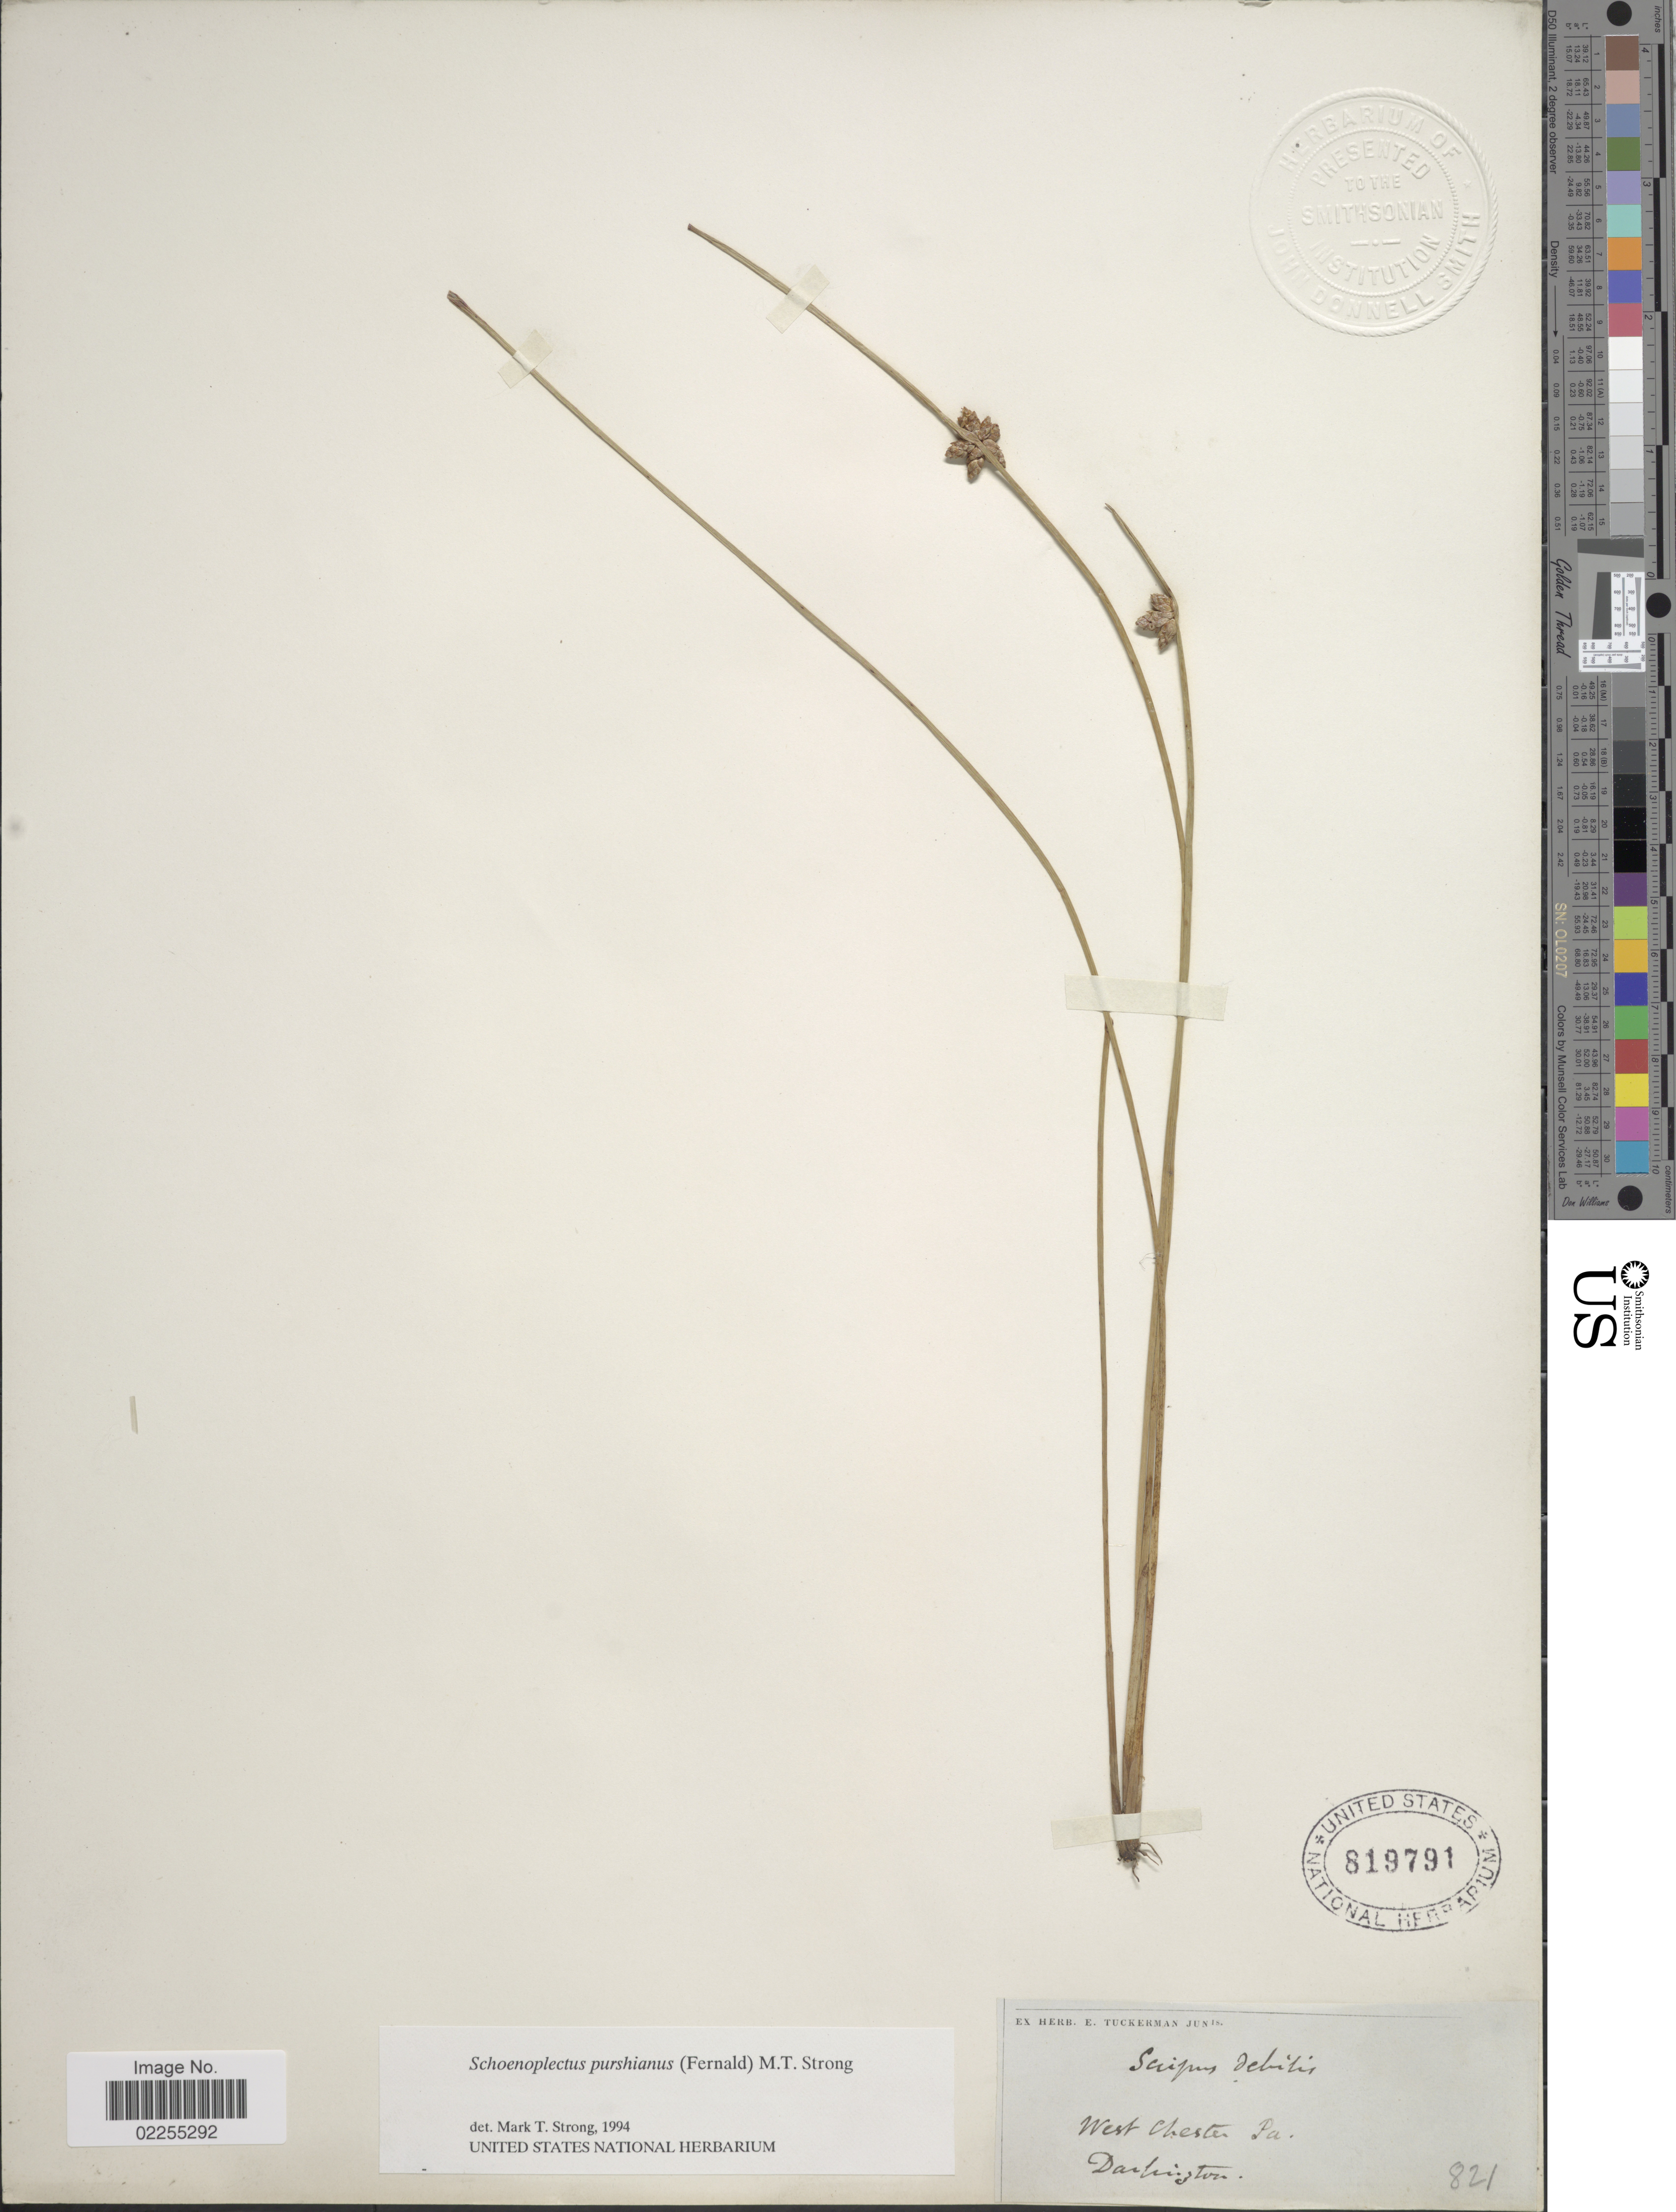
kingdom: Plantae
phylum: Tracheophyta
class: Liliopsida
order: Poales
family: Cyperaceae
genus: Schoenoplectus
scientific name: Schoenoplectus purshianus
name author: (Fernald) M.T. Strong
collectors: ex herb. E. Tuckerman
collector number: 821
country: United States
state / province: Pennsylvania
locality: West Chester. Darlington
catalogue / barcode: US 819791